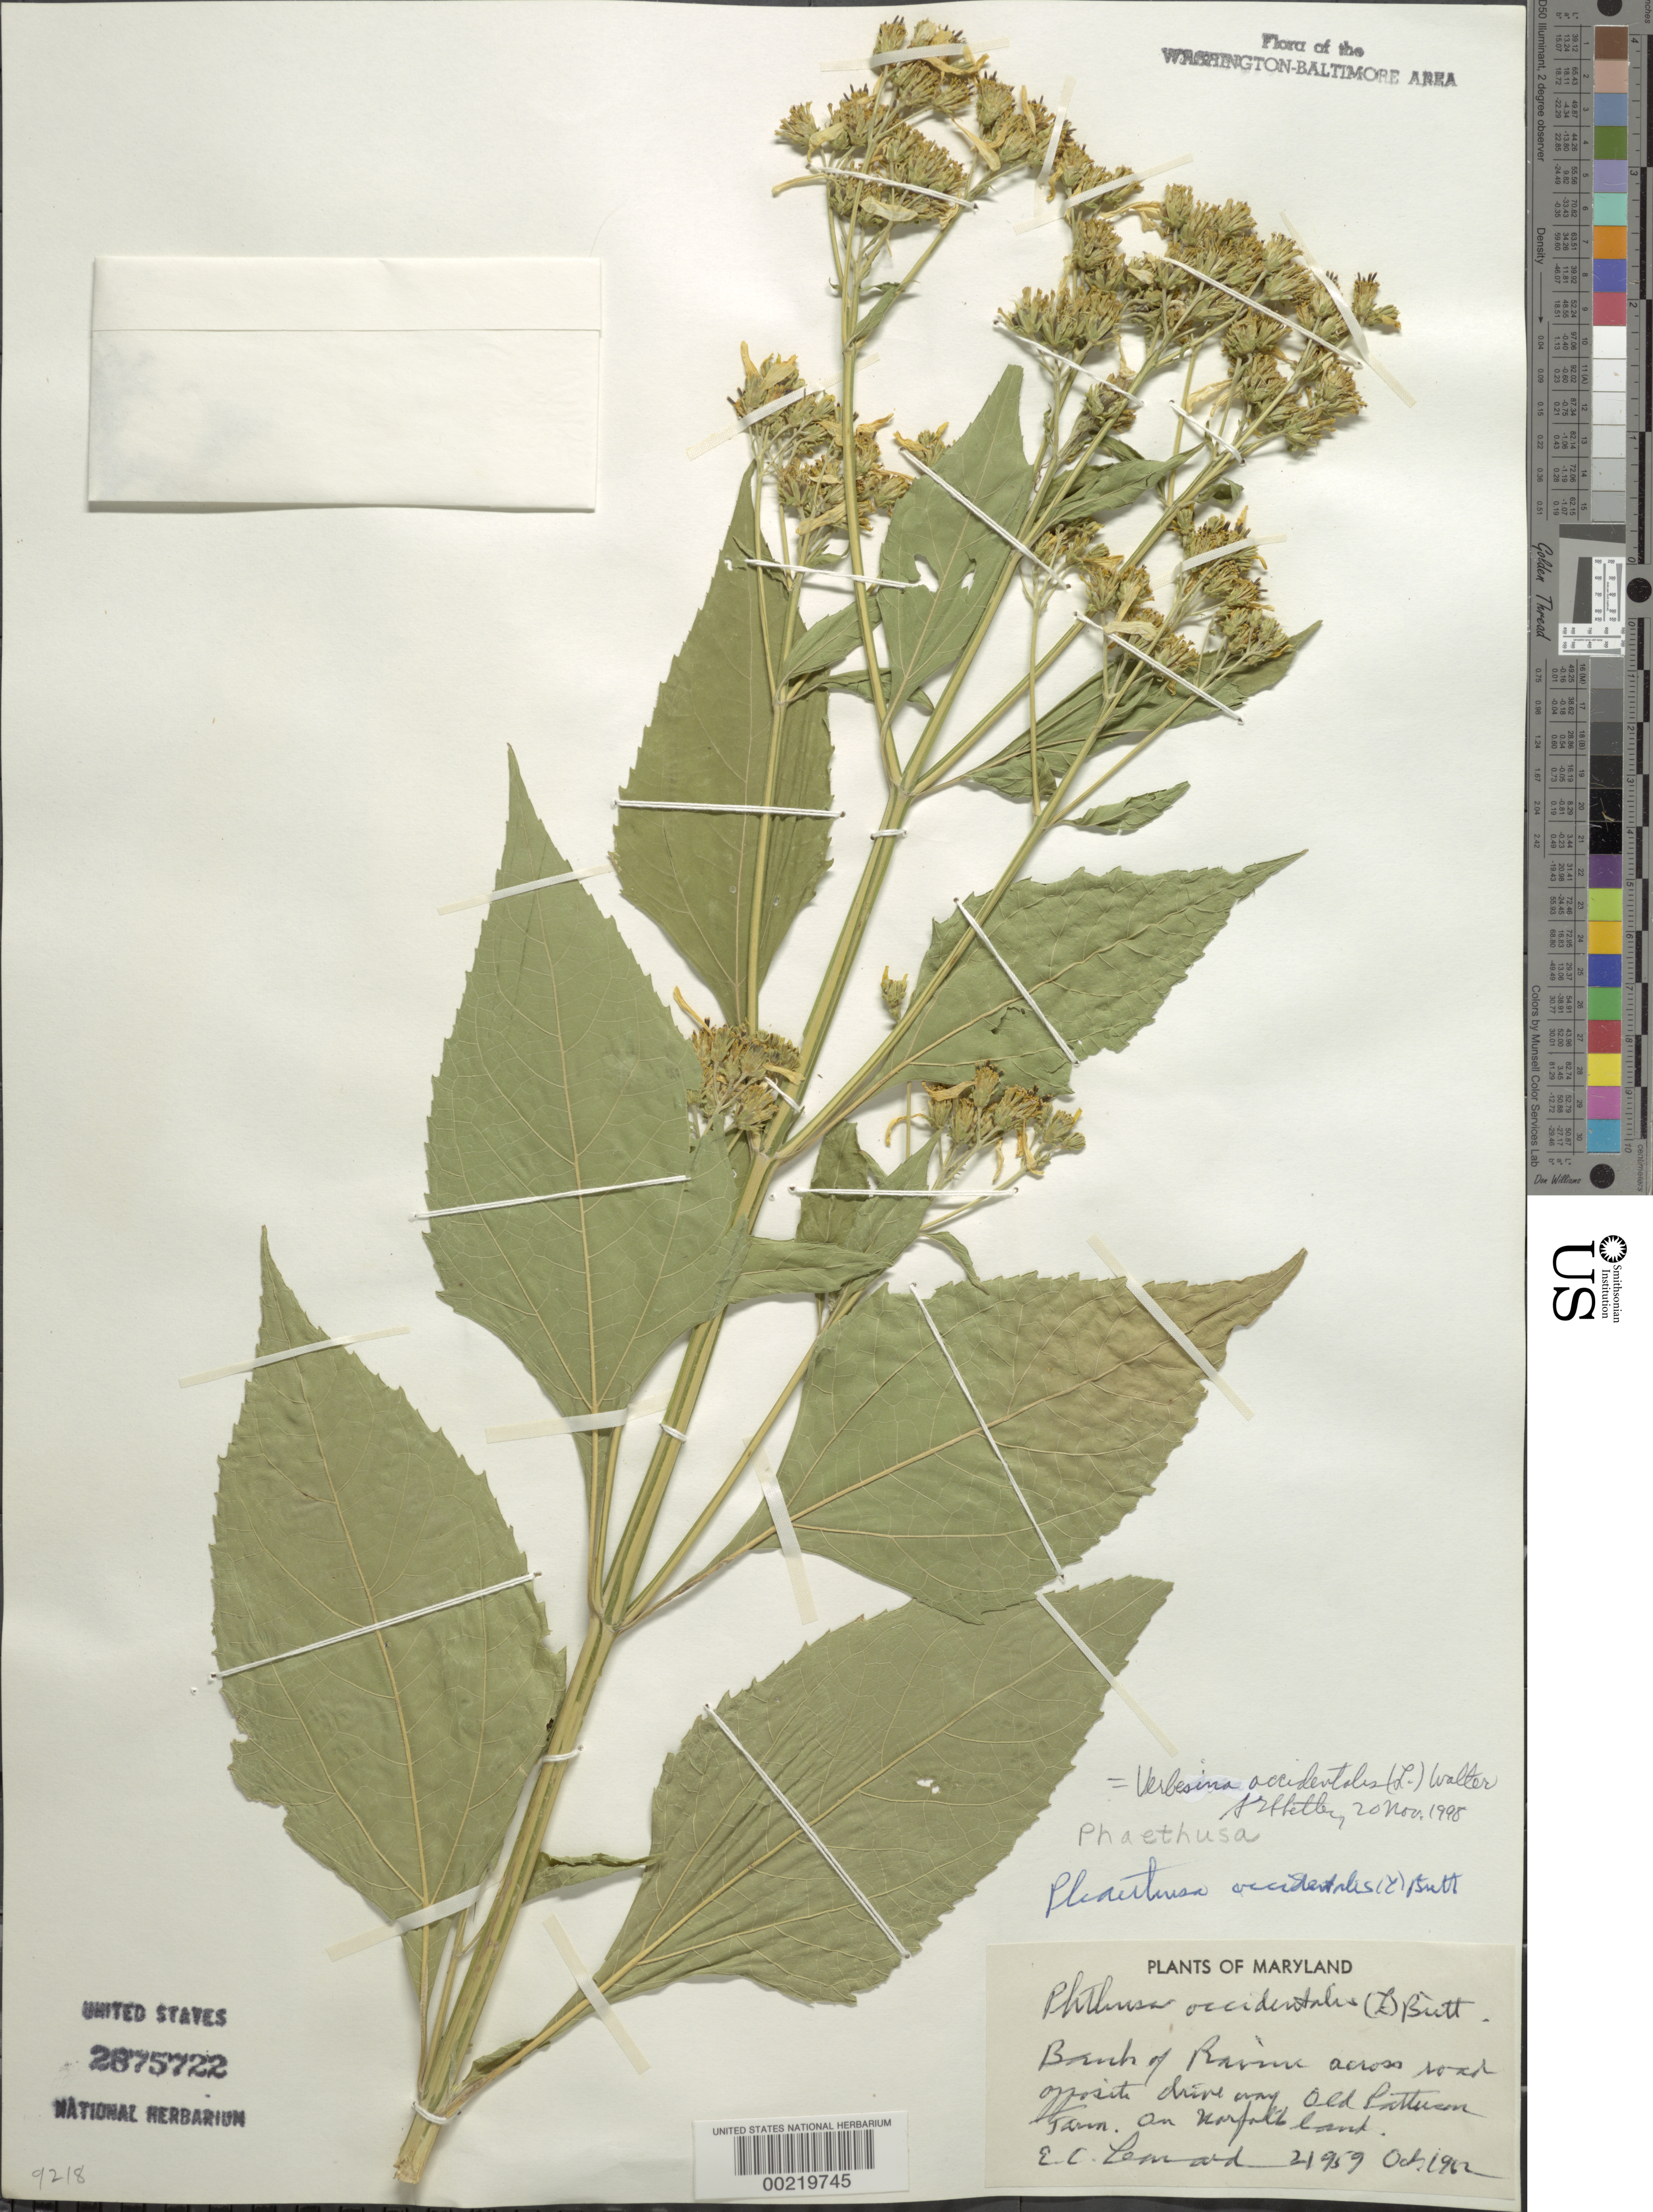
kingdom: Plantae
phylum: Tracheophyta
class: Magnoliopsida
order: Asterales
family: Asteraceae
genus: Verbesina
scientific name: Verbesina occidentalis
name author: (L.) Walter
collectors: E. C. Leonard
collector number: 21959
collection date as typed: Oct 1962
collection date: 1962-10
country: United States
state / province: Maryland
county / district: Calvert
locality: Old Patterson Farm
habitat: Ravine bank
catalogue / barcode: US 2875722